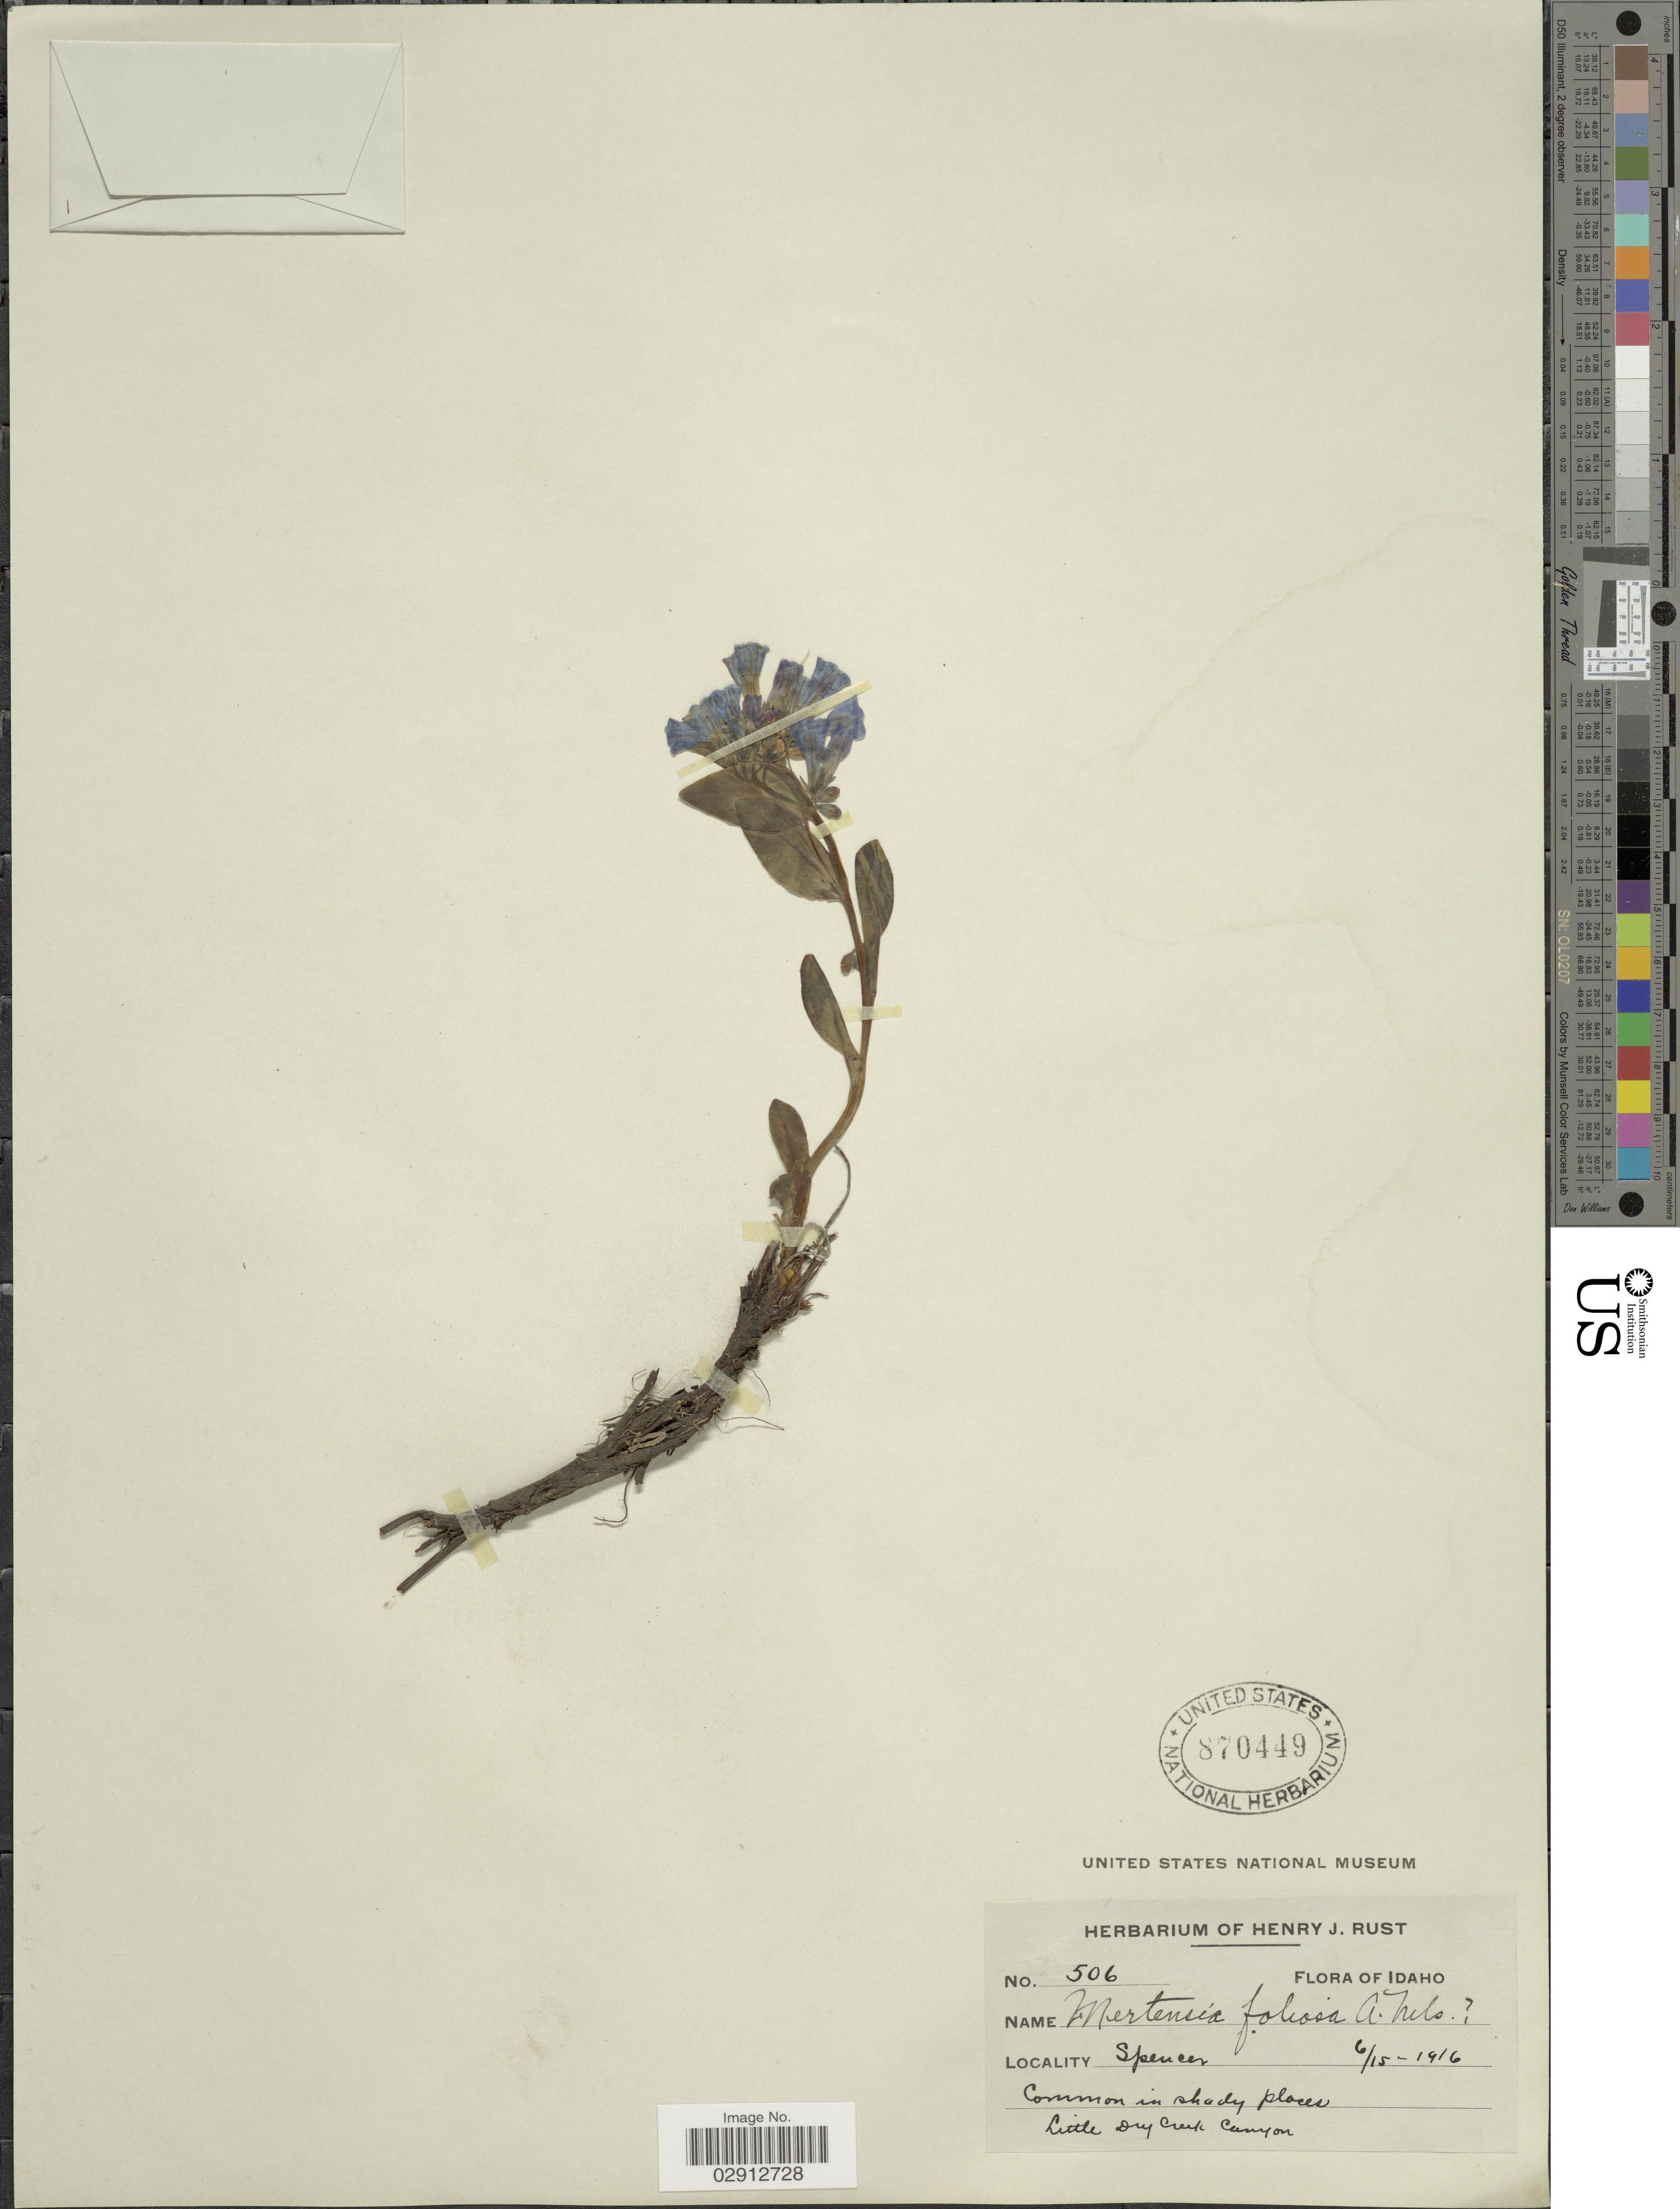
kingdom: Plantae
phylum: Tracheophyta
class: Magnoliopsida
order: Boraginales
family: Boraginaceae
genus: Mertensia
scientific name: Mertensia oblongifolia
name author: (Nutt.) G. Don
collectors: ex herb. Henry J. Rust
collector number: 506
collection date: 1916-06-15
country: United States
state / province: Idaho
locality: Spencer.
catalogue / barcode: US 870449